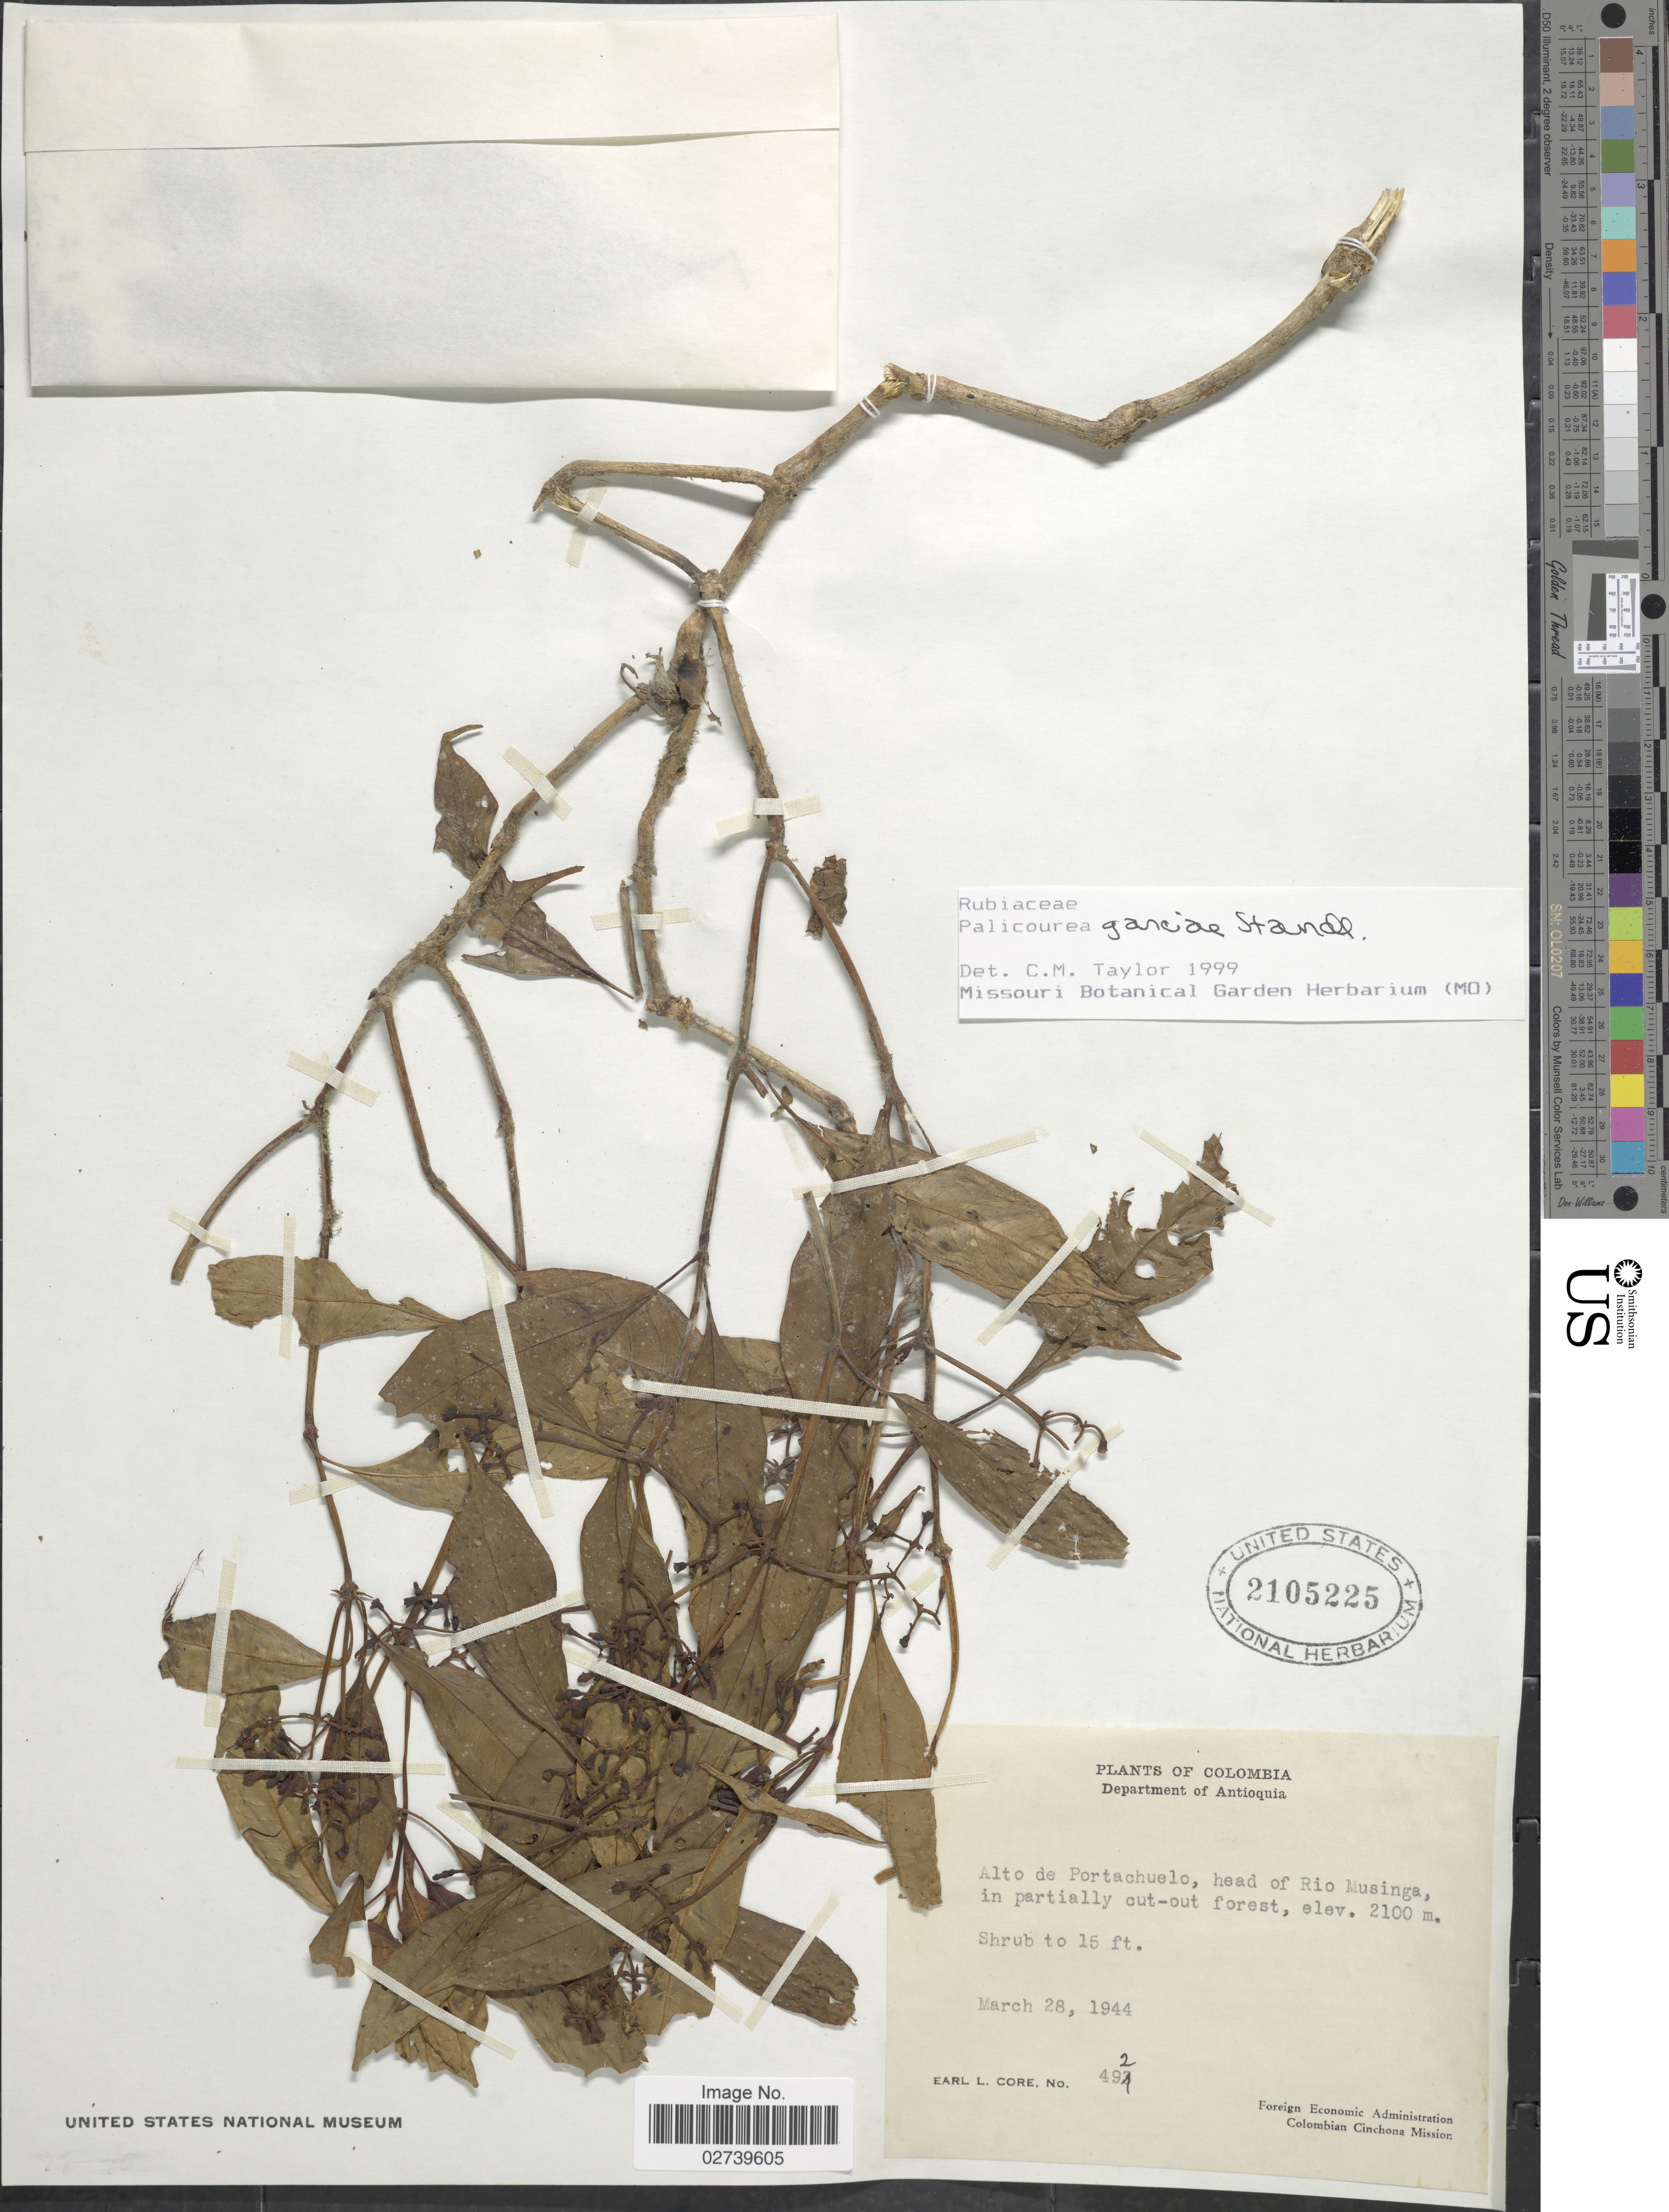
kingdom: Plantae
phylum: Tracheophyta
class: Magnoliopsida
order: Gentianales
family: Rubiaceae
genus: Palicourea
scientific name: Palicourea garciae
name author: Standl.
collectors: E. L. Core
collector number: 492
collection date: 1944-03-28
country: Colombia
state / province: Antioquia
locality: Alto de Portachuelo, head of Rio Musinga, in partially cut-out forest.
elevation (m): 2100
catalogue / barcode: US 2105225